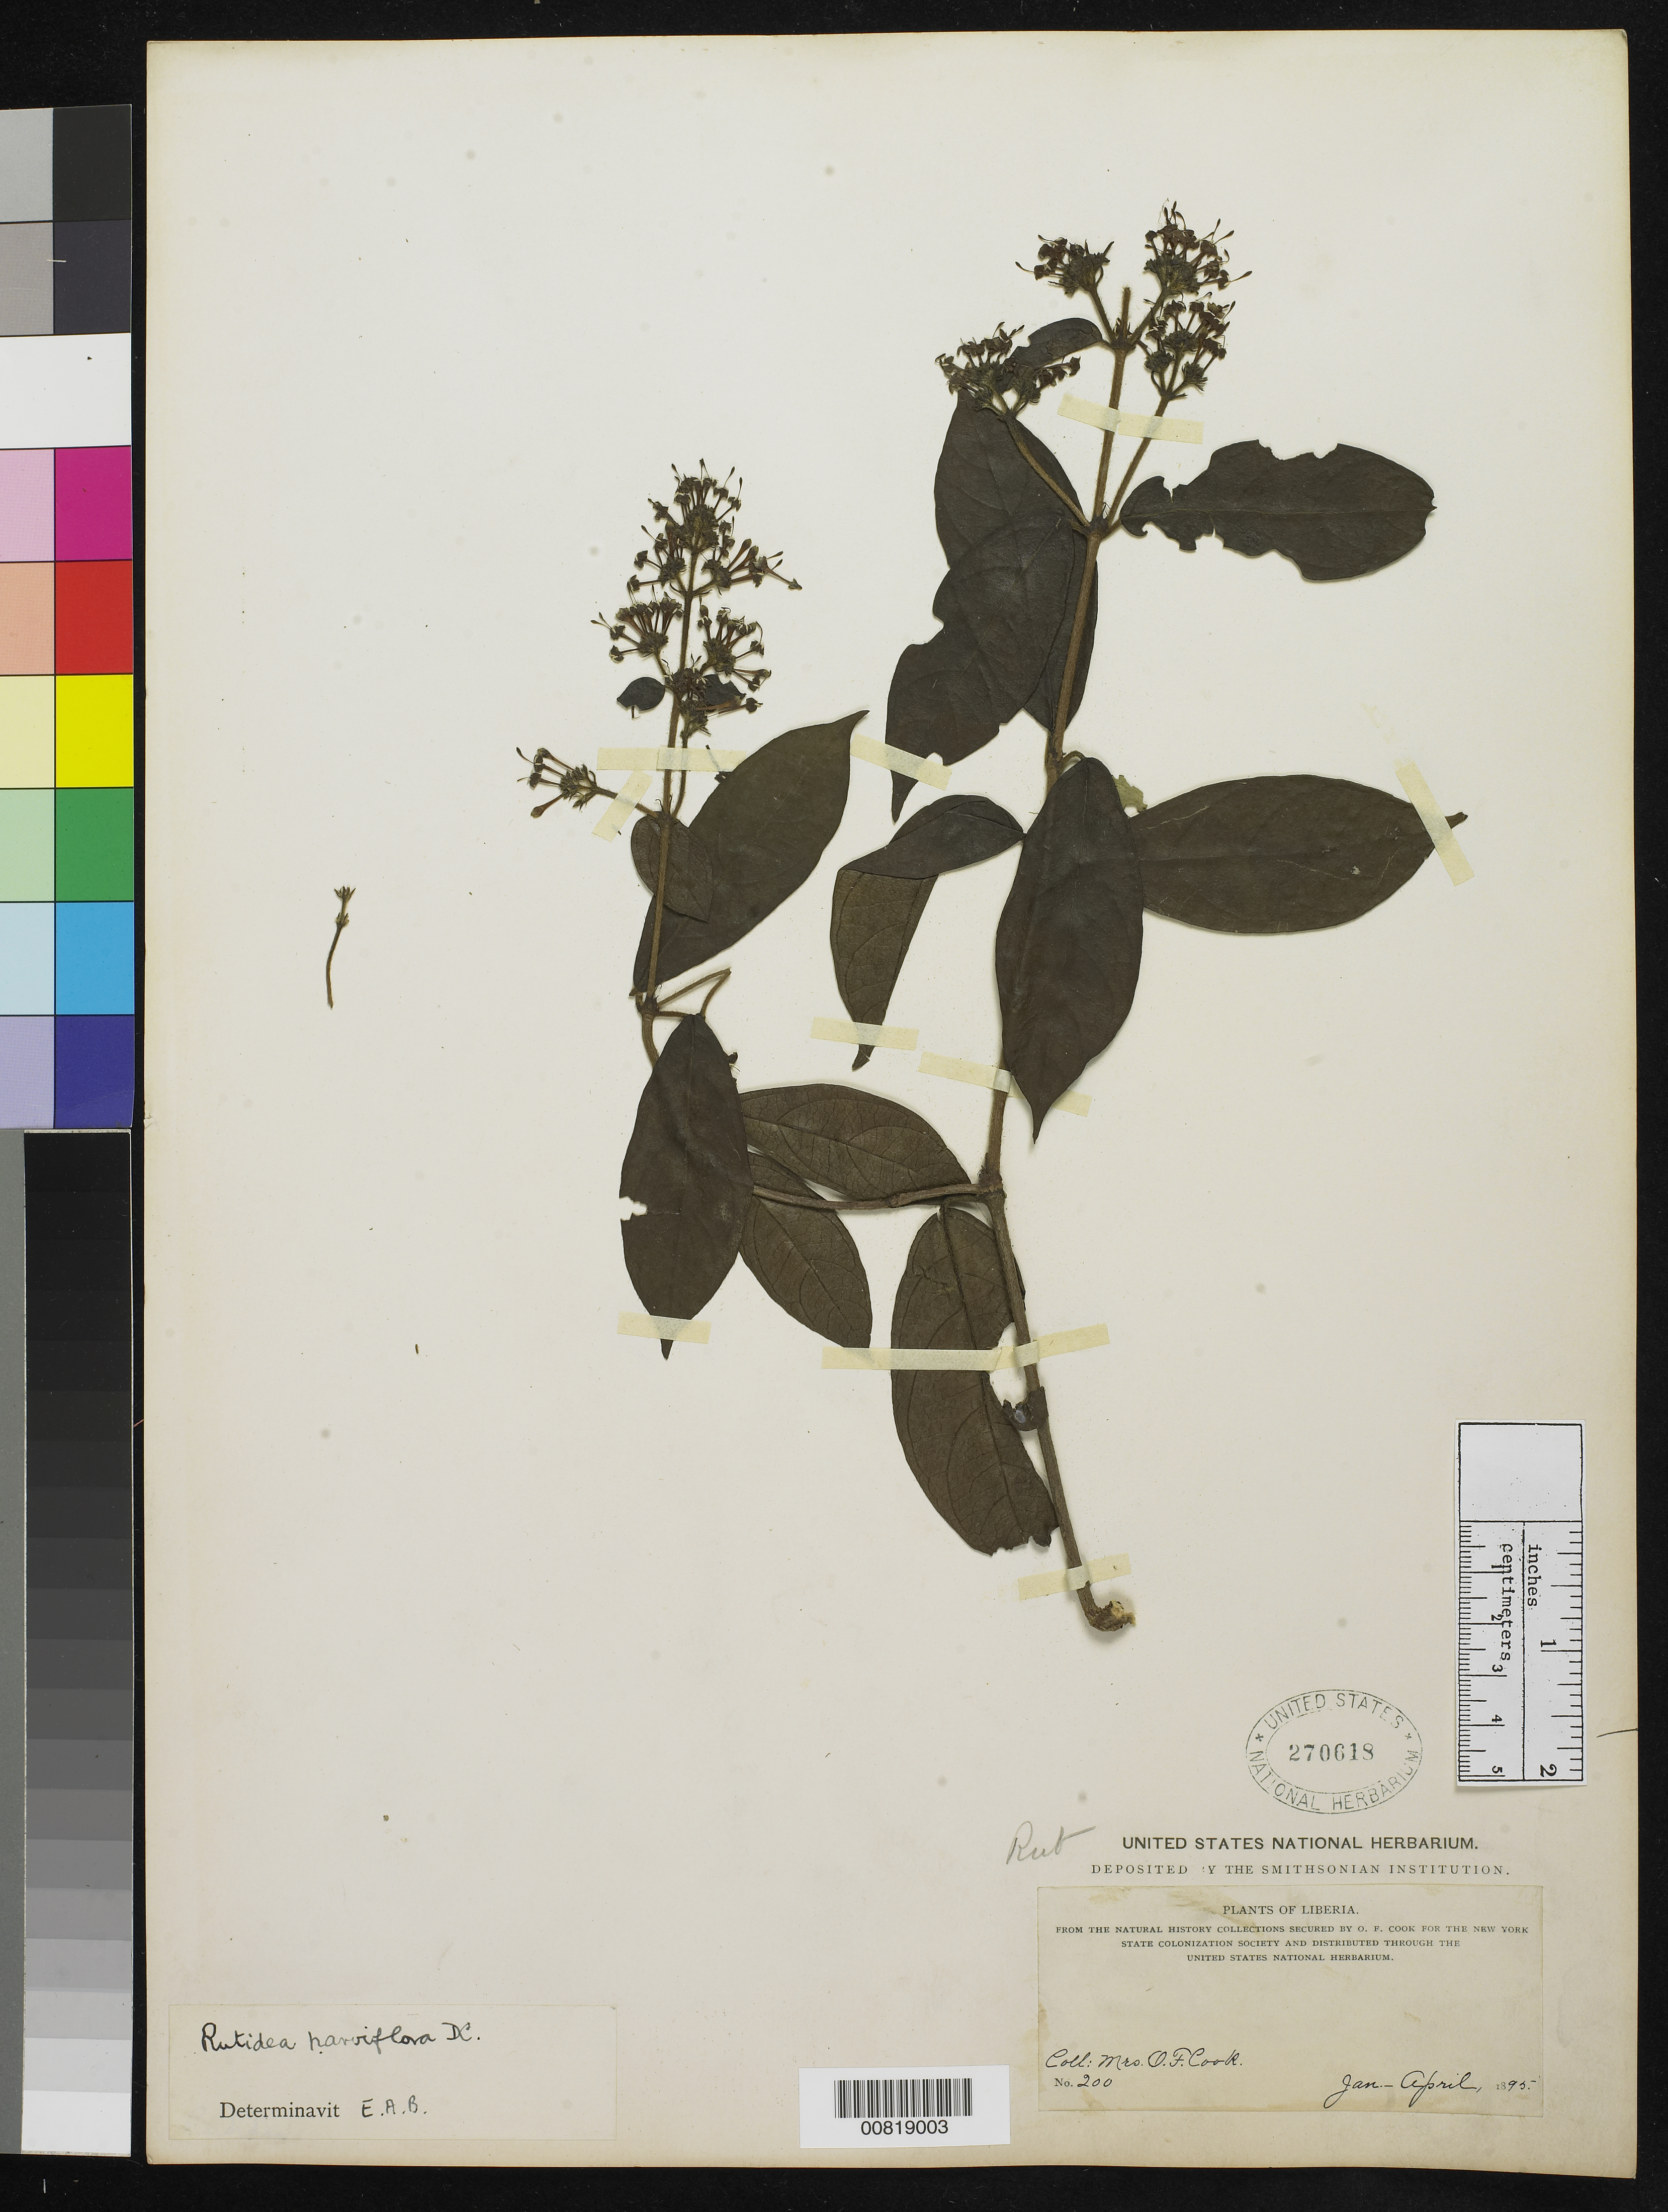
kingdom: Plantae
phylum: Tracheophyta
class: Magnoliopsida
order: Gentianales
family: Rubiaceae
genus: Rutidea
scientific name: Rutidea parviflora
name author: DC.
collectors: Alice C. Cook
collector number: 200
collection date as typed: Jan 1895 to -- Apr 1895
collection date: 1895-01/1895-04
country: Liberia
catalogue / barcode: US 270618